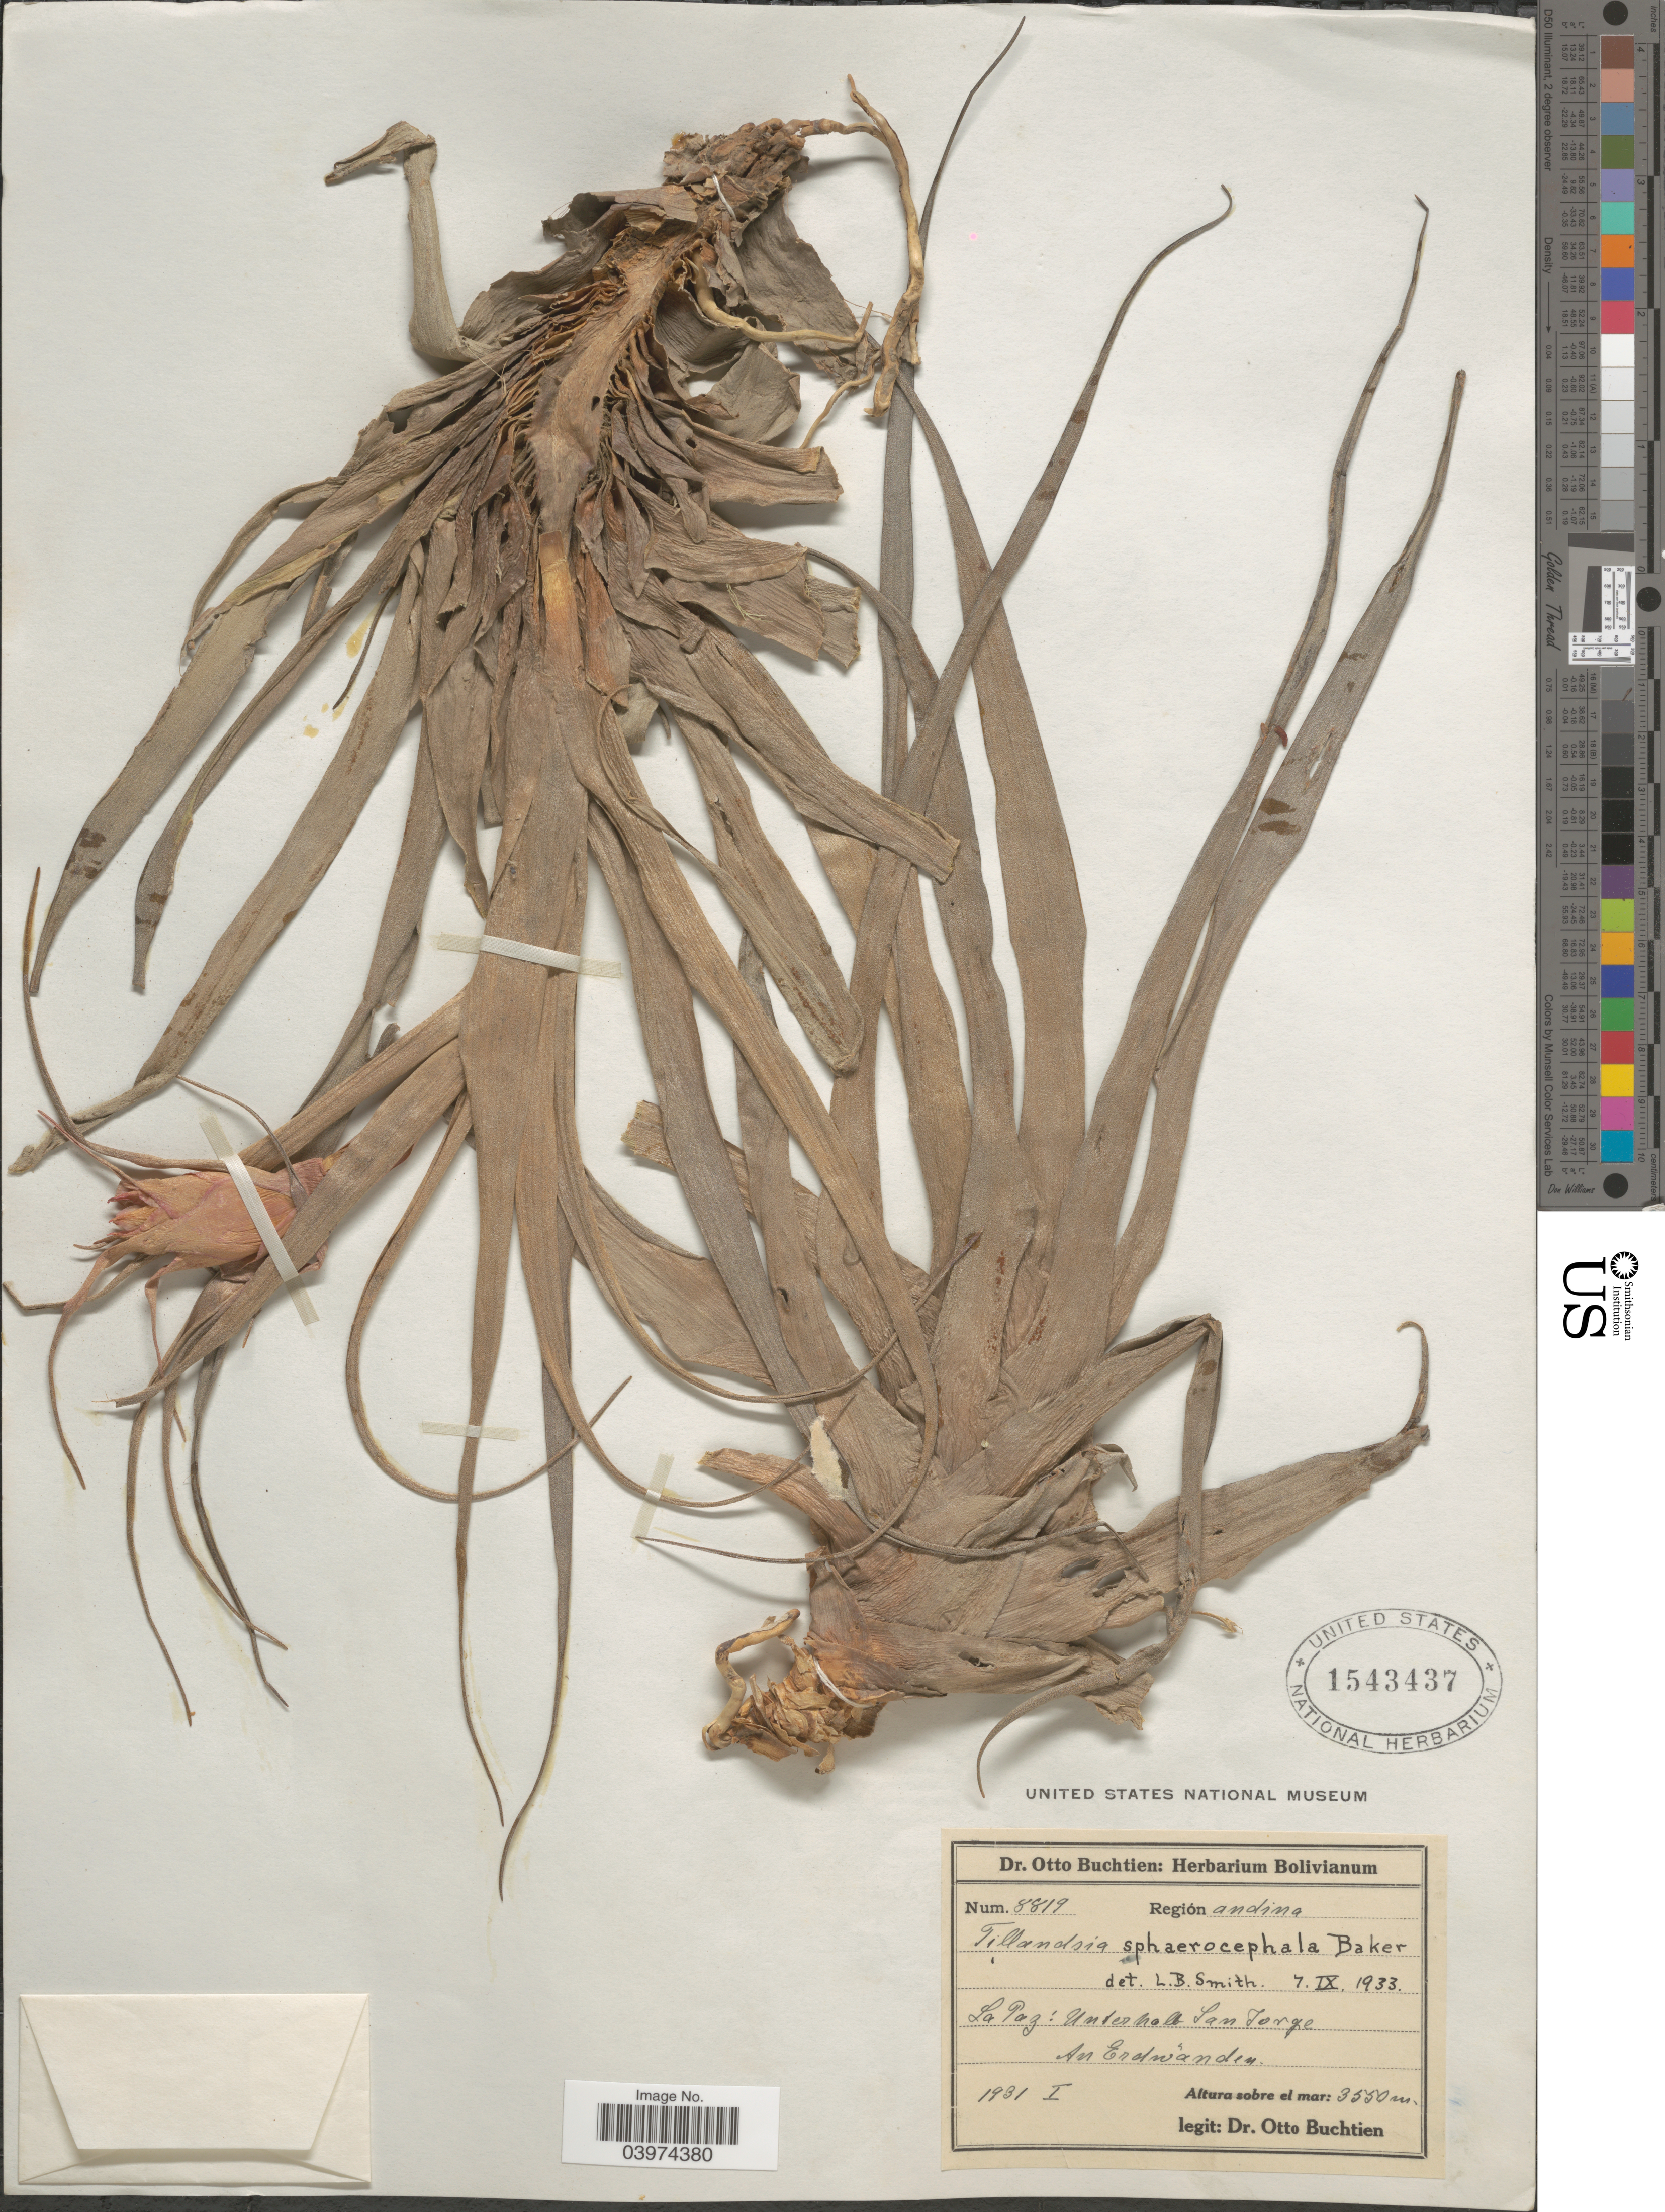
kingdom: Plantae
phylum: Tracheophyta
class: Liliopsida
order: Poales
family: Bromeliaceae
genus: Tillandsia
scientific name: Tillandsia sphaerocephala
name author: Baker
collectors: O. Buchtien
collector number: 8819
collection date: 1931-01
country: Bolivia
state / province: La Paz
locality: Región andina. La Paz: Unterhalb San Jorge. An Erdwanden.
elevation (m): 3550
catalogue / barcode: US 1543437